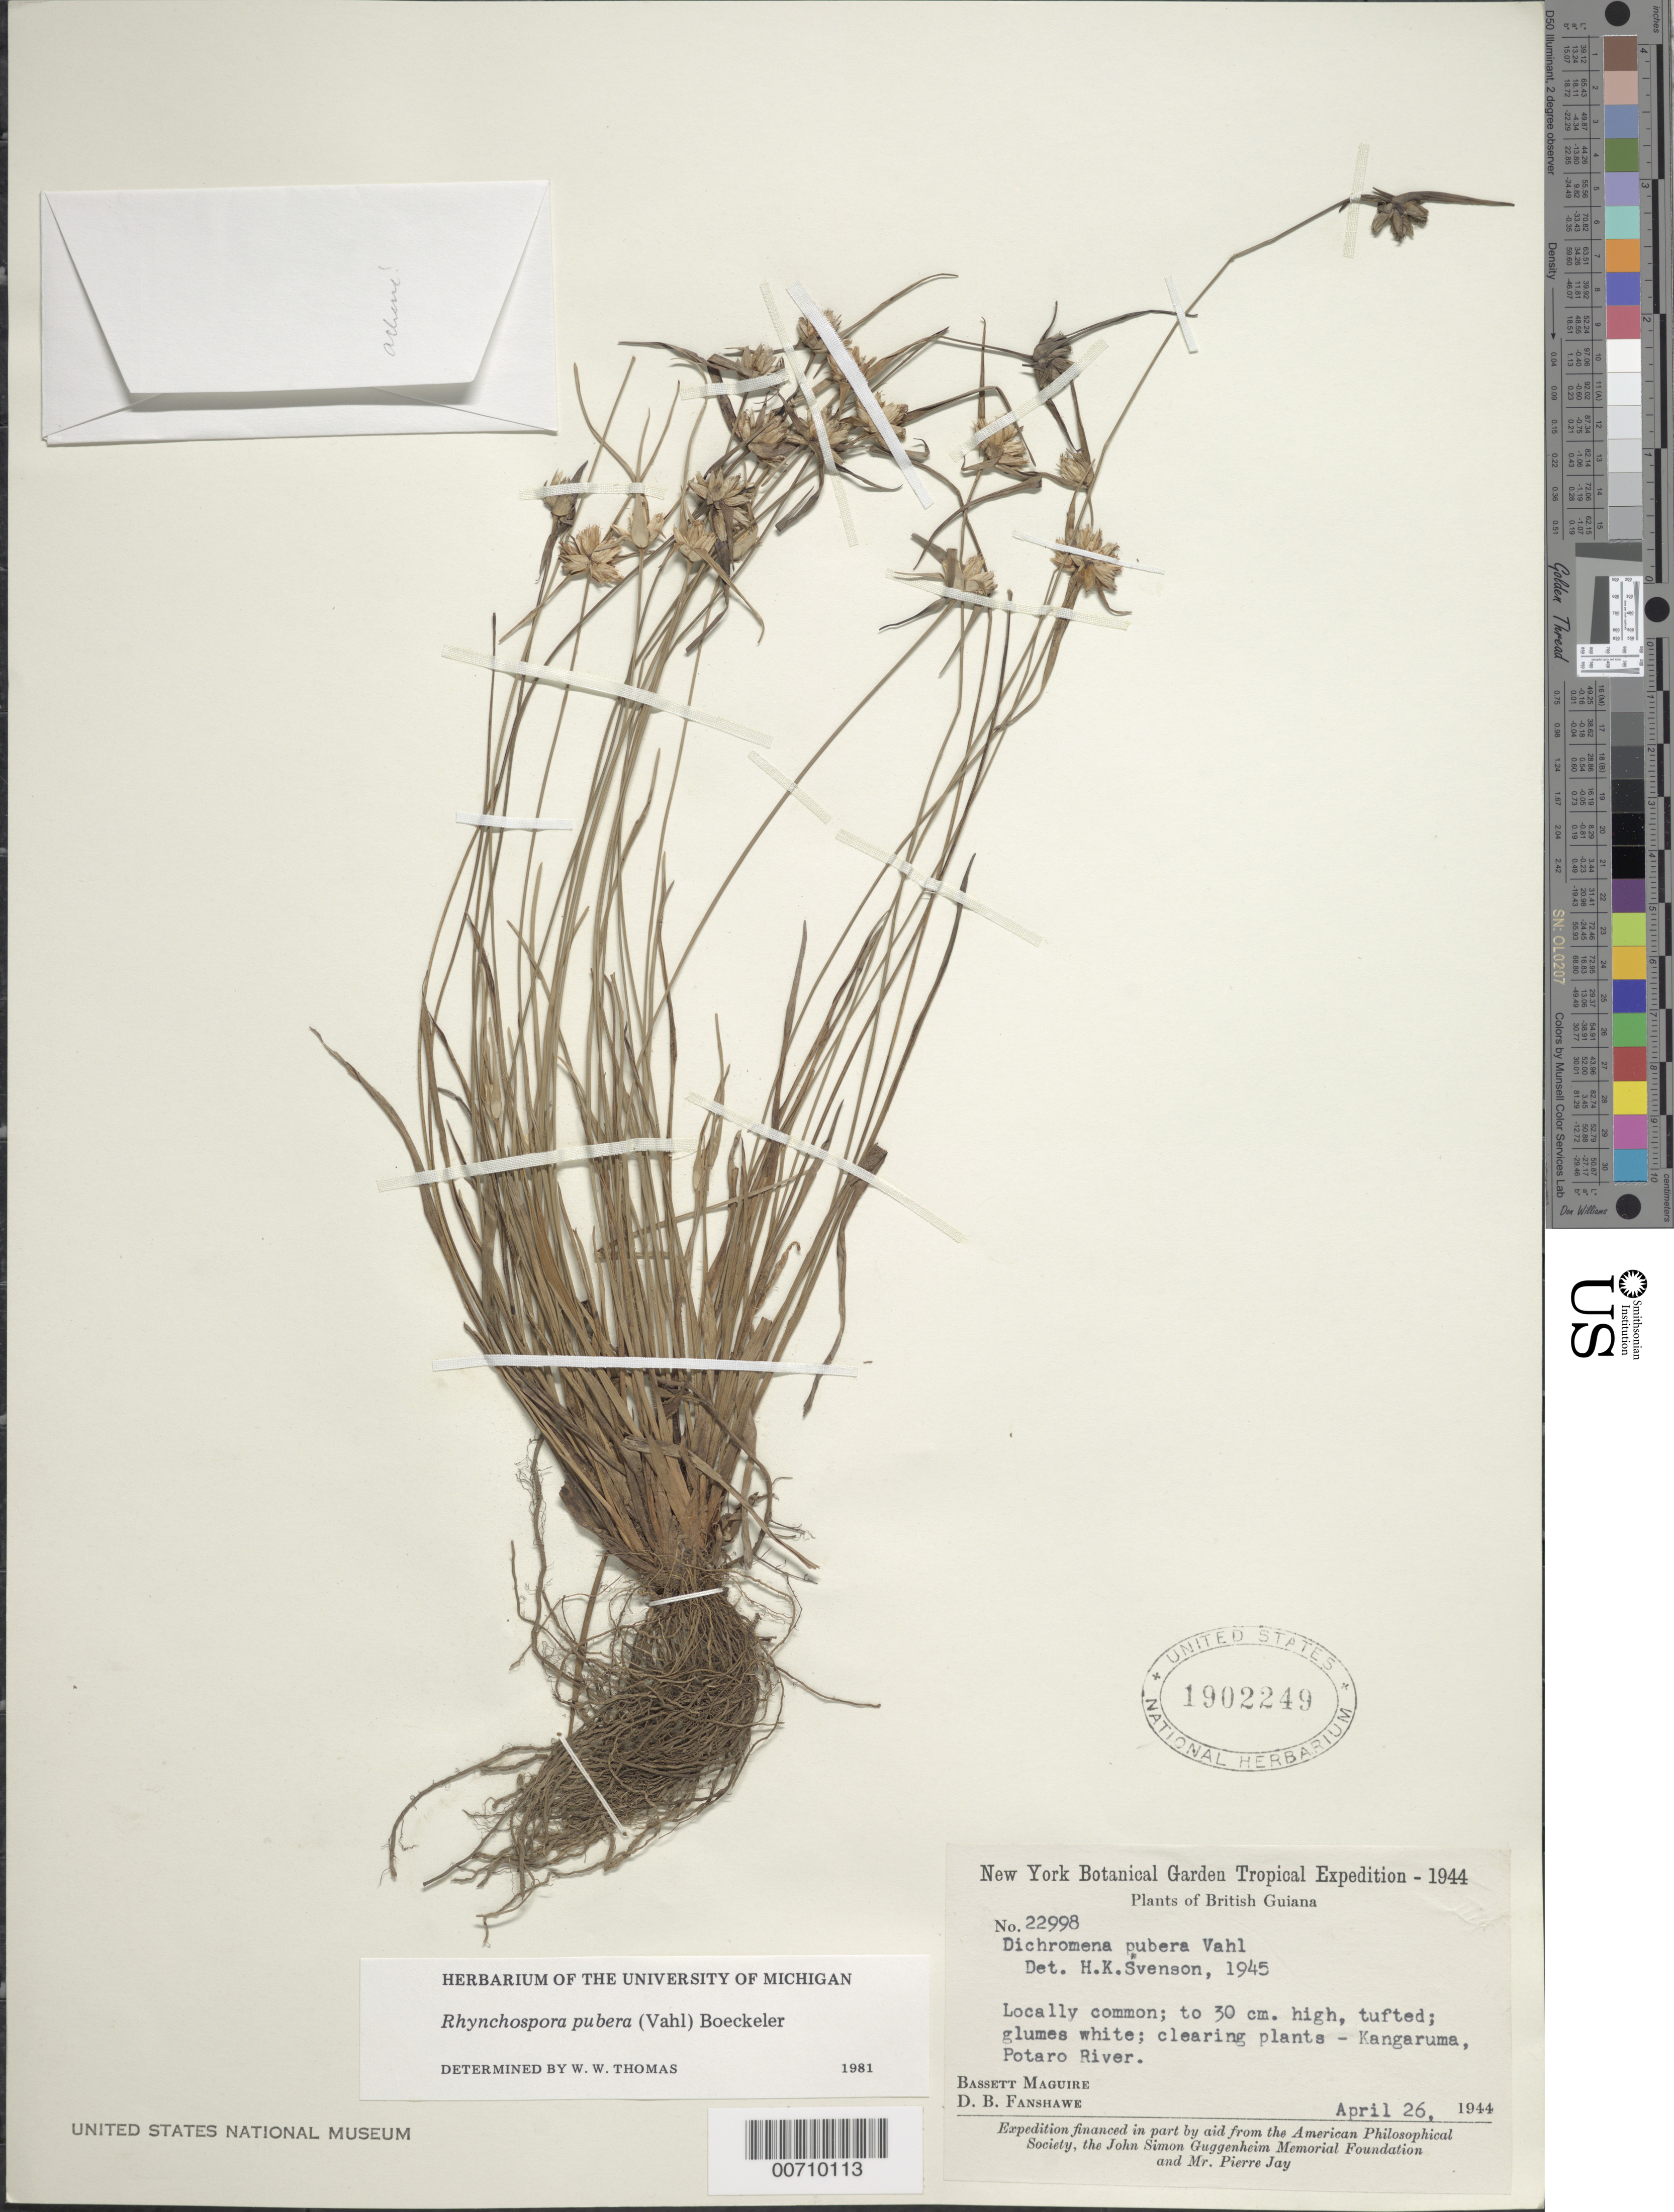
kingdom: Plantae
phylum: Tracheophyta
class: Liliopsida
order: Poales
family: Cyperaceae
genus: Rhynchospora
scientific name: Rhynchospora pubera subsp. pubera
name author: (Vahl) Boeckeler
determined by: Thomas, W. W., (NY), New York Botanical Garden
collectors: B. Maguire & D. B. Fanshawe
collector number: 22998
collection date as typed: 26-Apr-44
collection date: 1944-04-26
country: Guyana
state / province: Potaro-Siparuni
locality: Kangaruma, Potaro River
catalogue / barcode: US 1902249